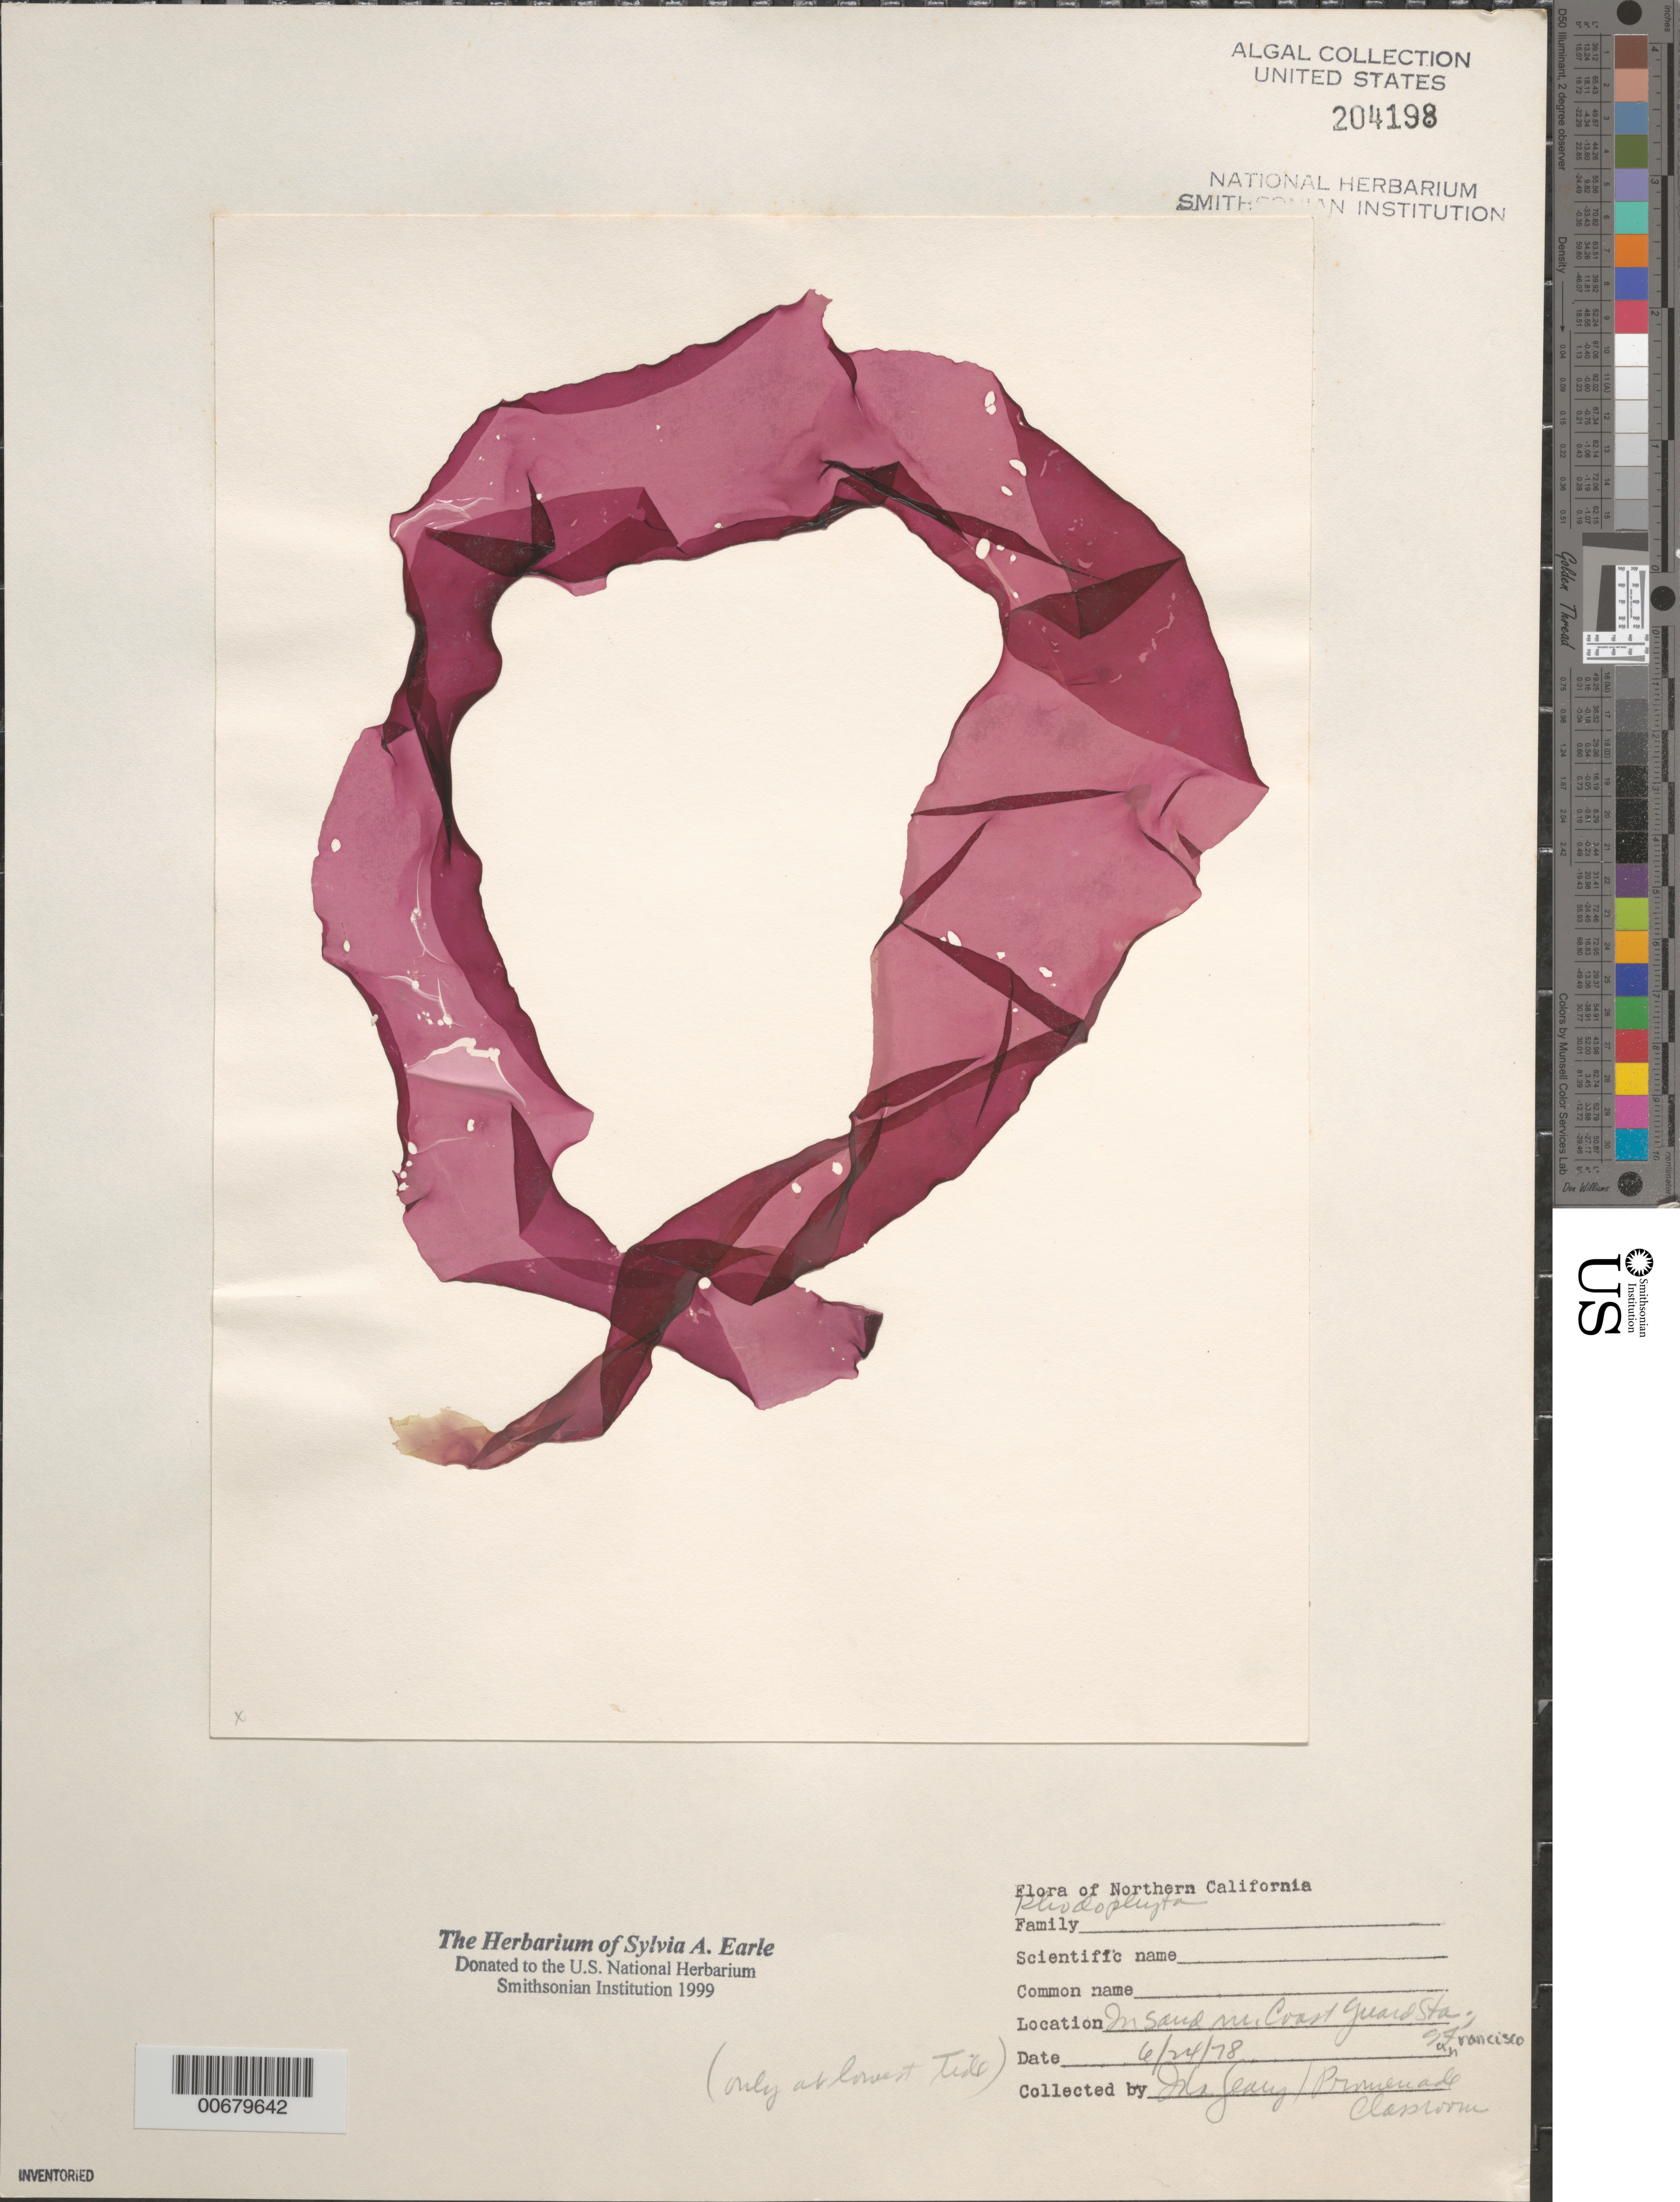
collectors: I. Geary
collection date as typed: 24 Jun 1978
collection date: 1978-06-24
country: United States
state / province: California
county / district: San Francisco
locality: San Francisco, in sand near Coast Guard Station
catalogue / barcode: US 204198